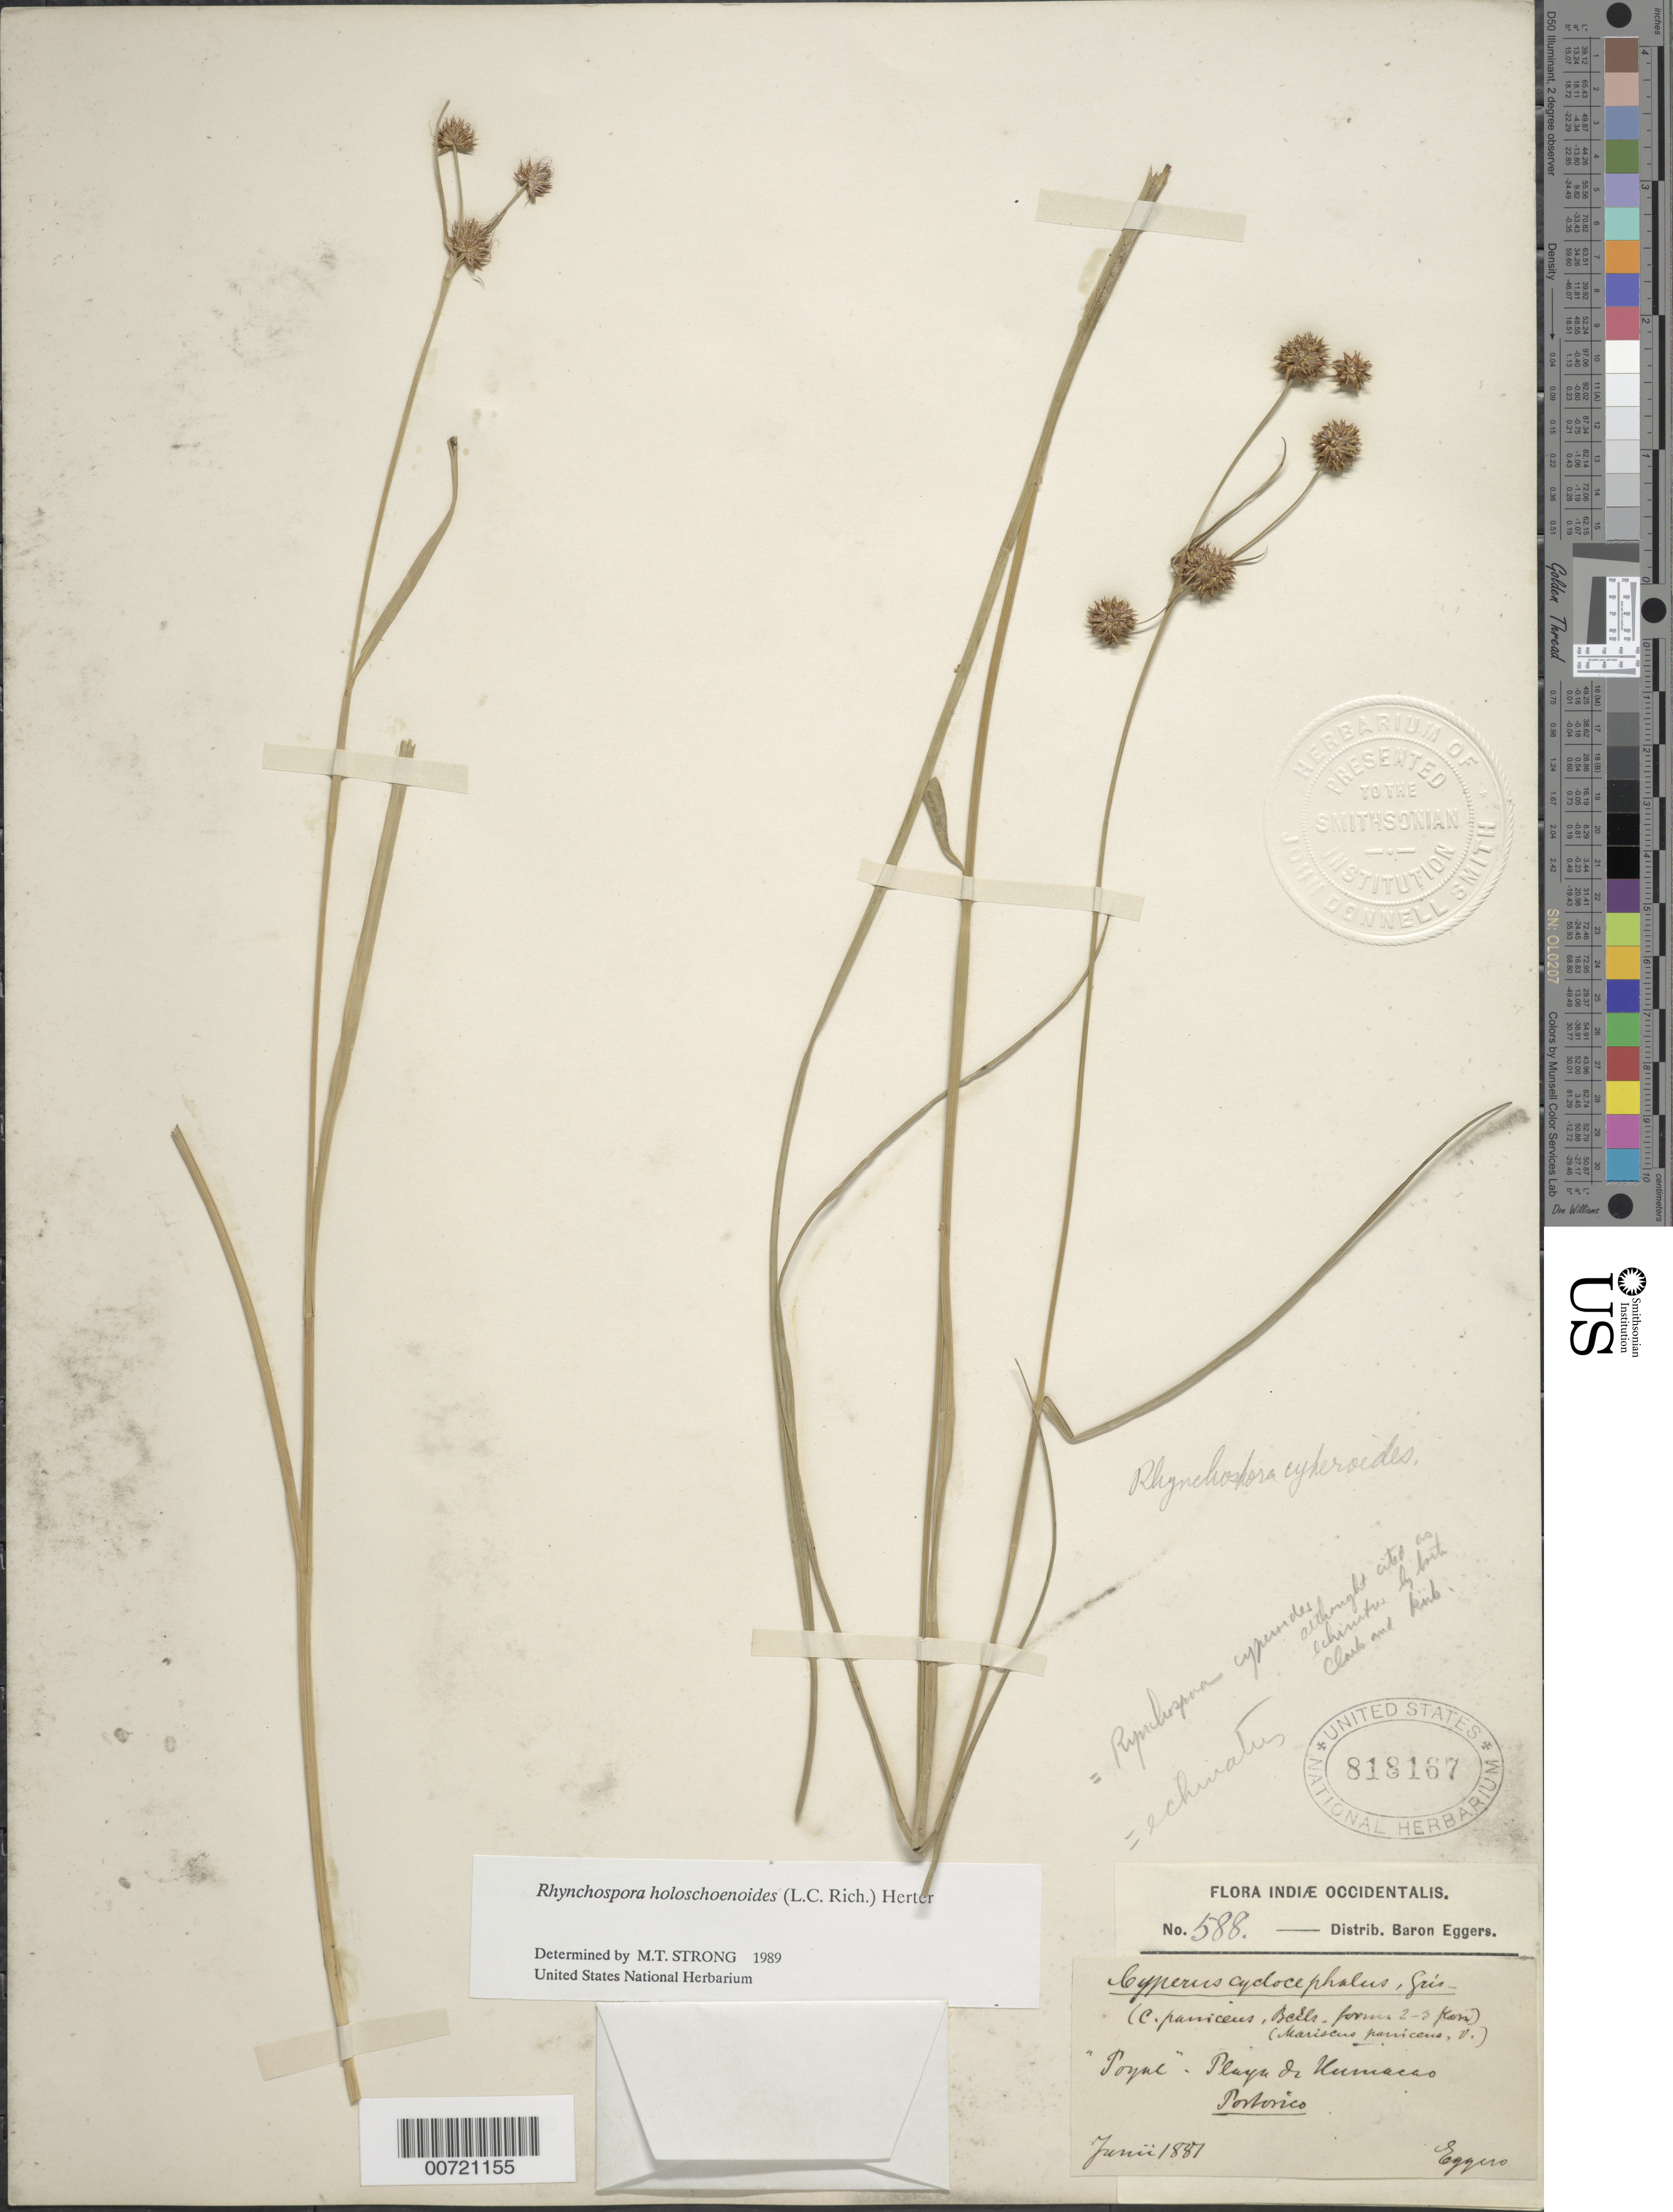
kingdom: Plantae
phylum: Tracheophyta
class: Liliopsida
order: Poales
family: Cyperaceae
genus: Rhynchospora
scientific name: Rhynchospora holoschoenoides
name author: (Rich.) Herter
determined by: Strong, M. T., (US), Smithsonian Institution - National Museum of Natural History (UNITED STATES)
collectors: H. F. A. von Eggers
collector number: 588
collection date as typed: Jun 1881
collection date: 1881-06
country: Puerto Rico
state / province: Humacao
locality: Humacao; Pozal", Playa de Humacao.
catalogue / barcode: US 818167